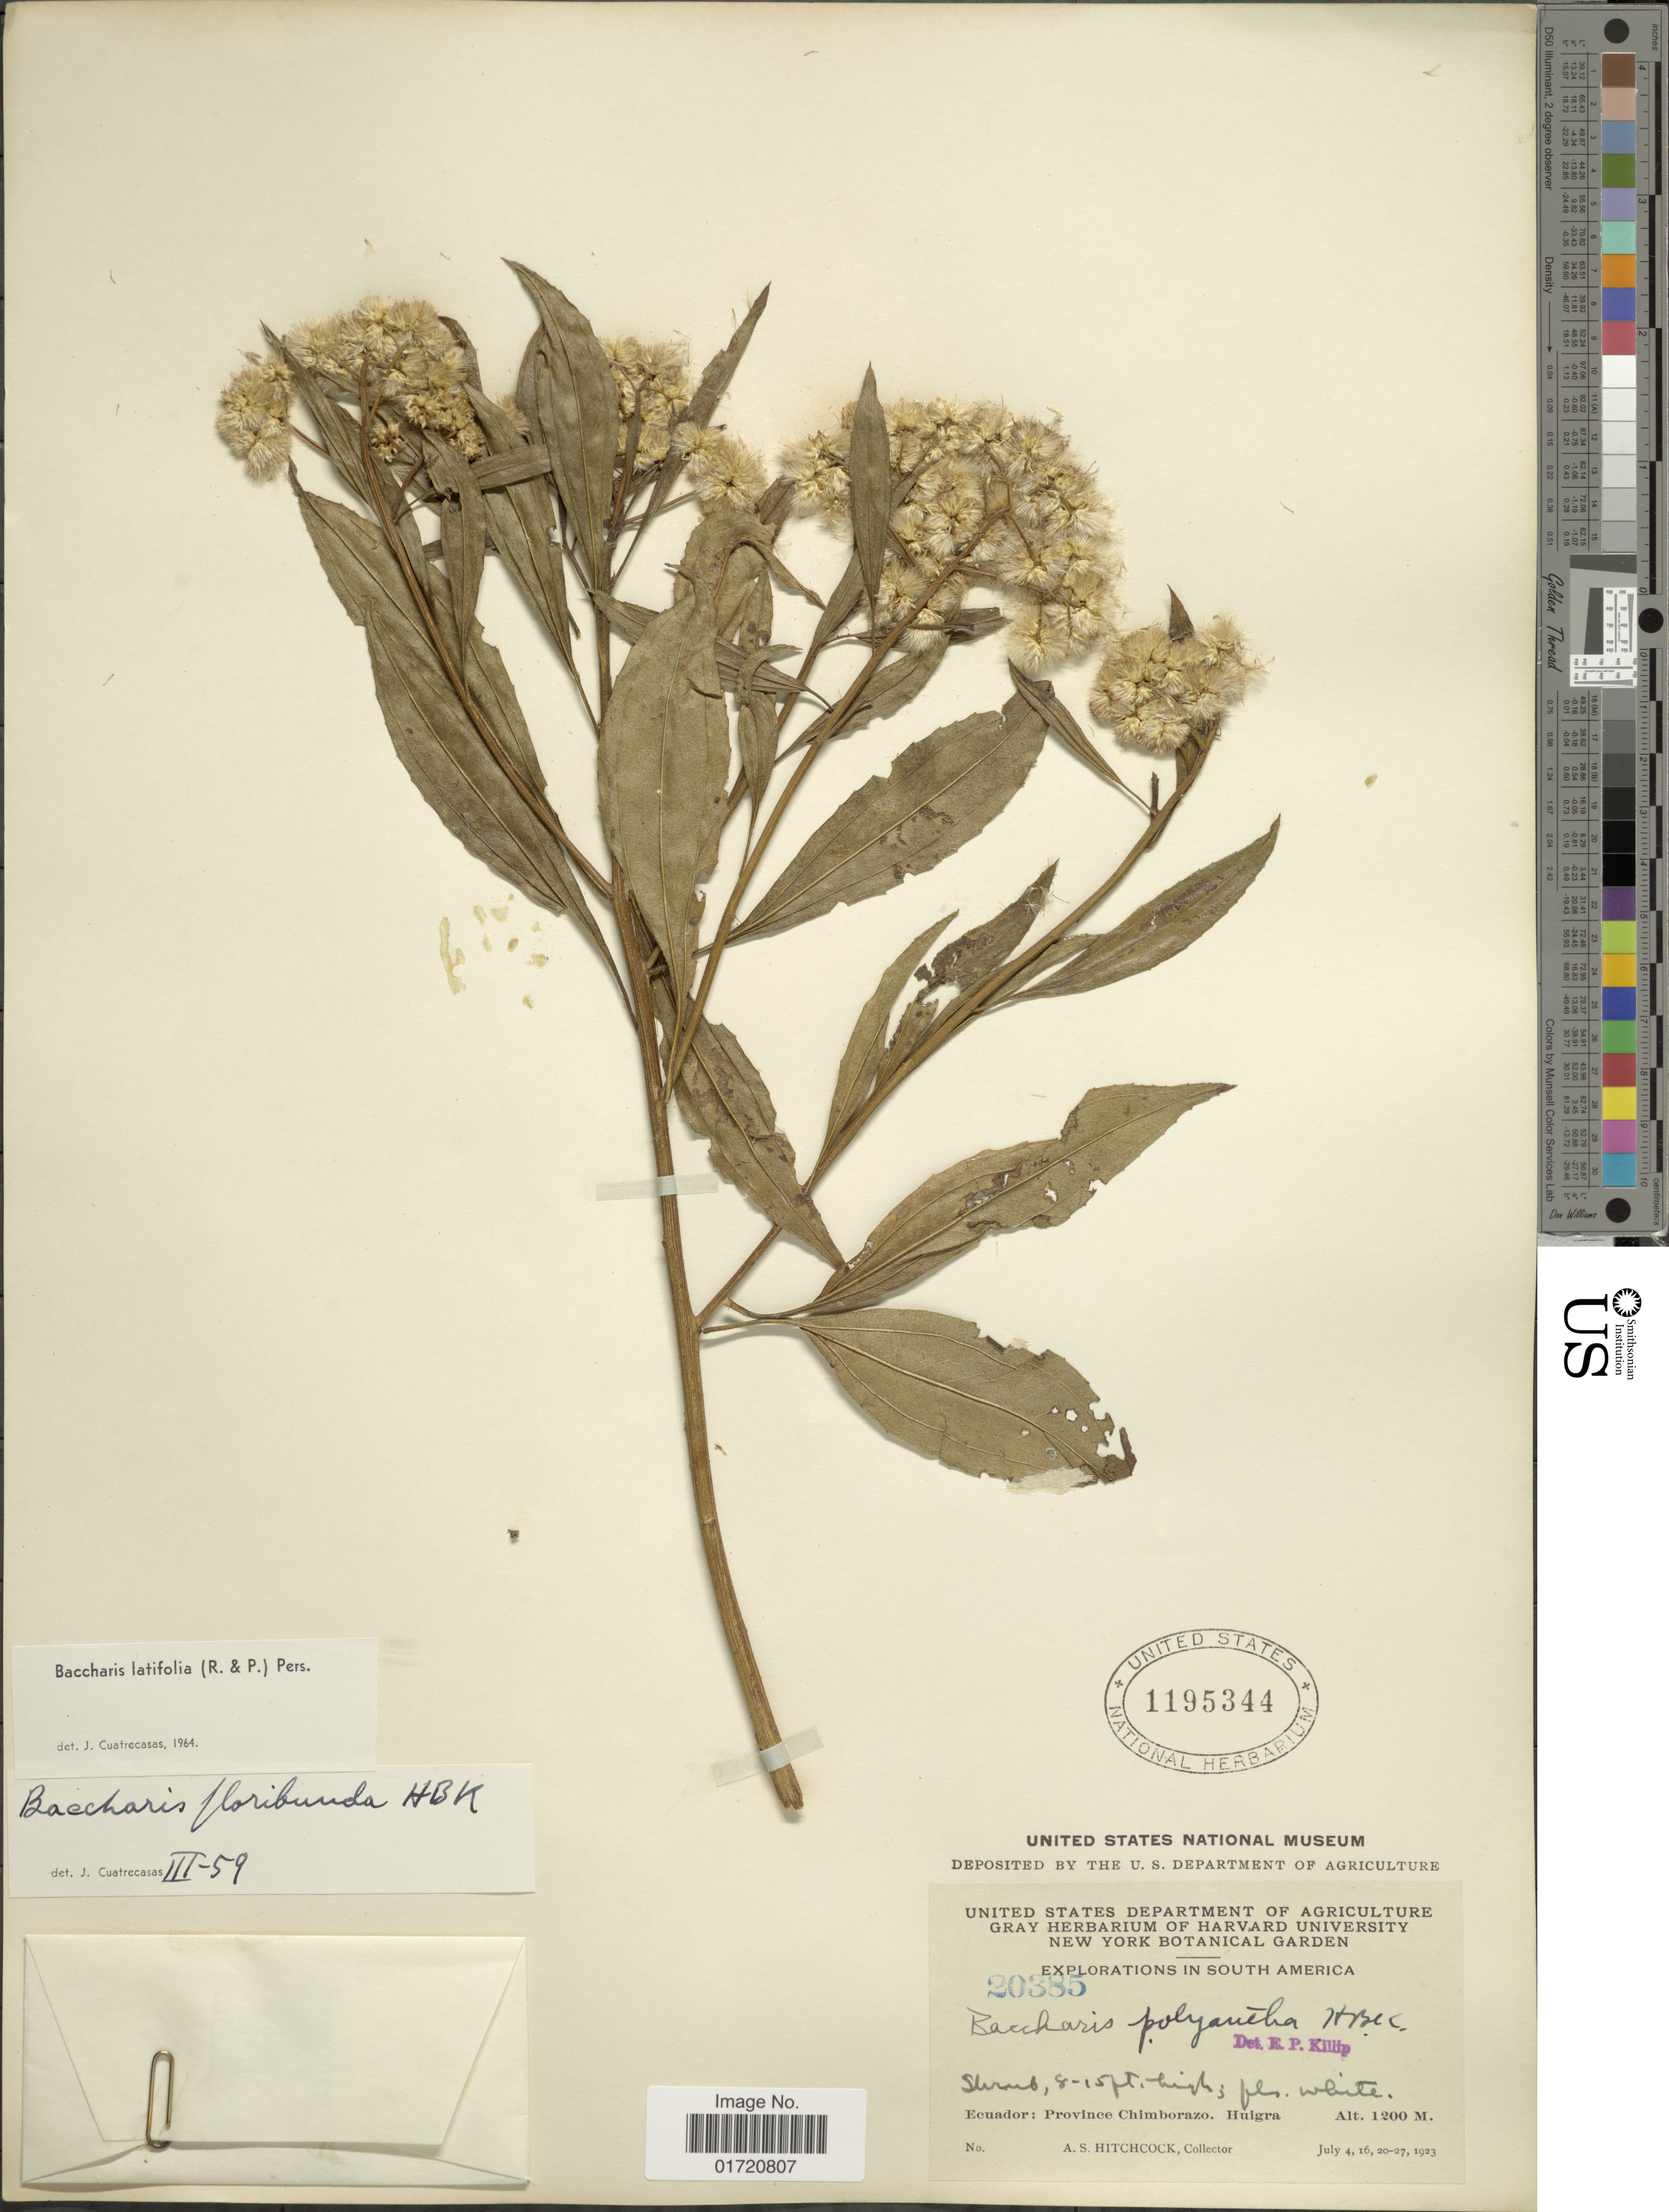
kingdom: Plantae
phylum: Tracheophyta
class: Magnoliopsida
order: Asterales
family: Asteraceae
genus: Baccharis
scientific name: Baccharis latifolia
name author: (Ruiz & Pav.) Pers.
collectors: A. S. Hitchcock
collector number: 20385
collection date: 1923-07-04/1923-07-27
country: Ecuador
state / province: Chimborazo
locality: South America, Huigra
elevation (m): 1200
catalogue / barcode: US 1195344